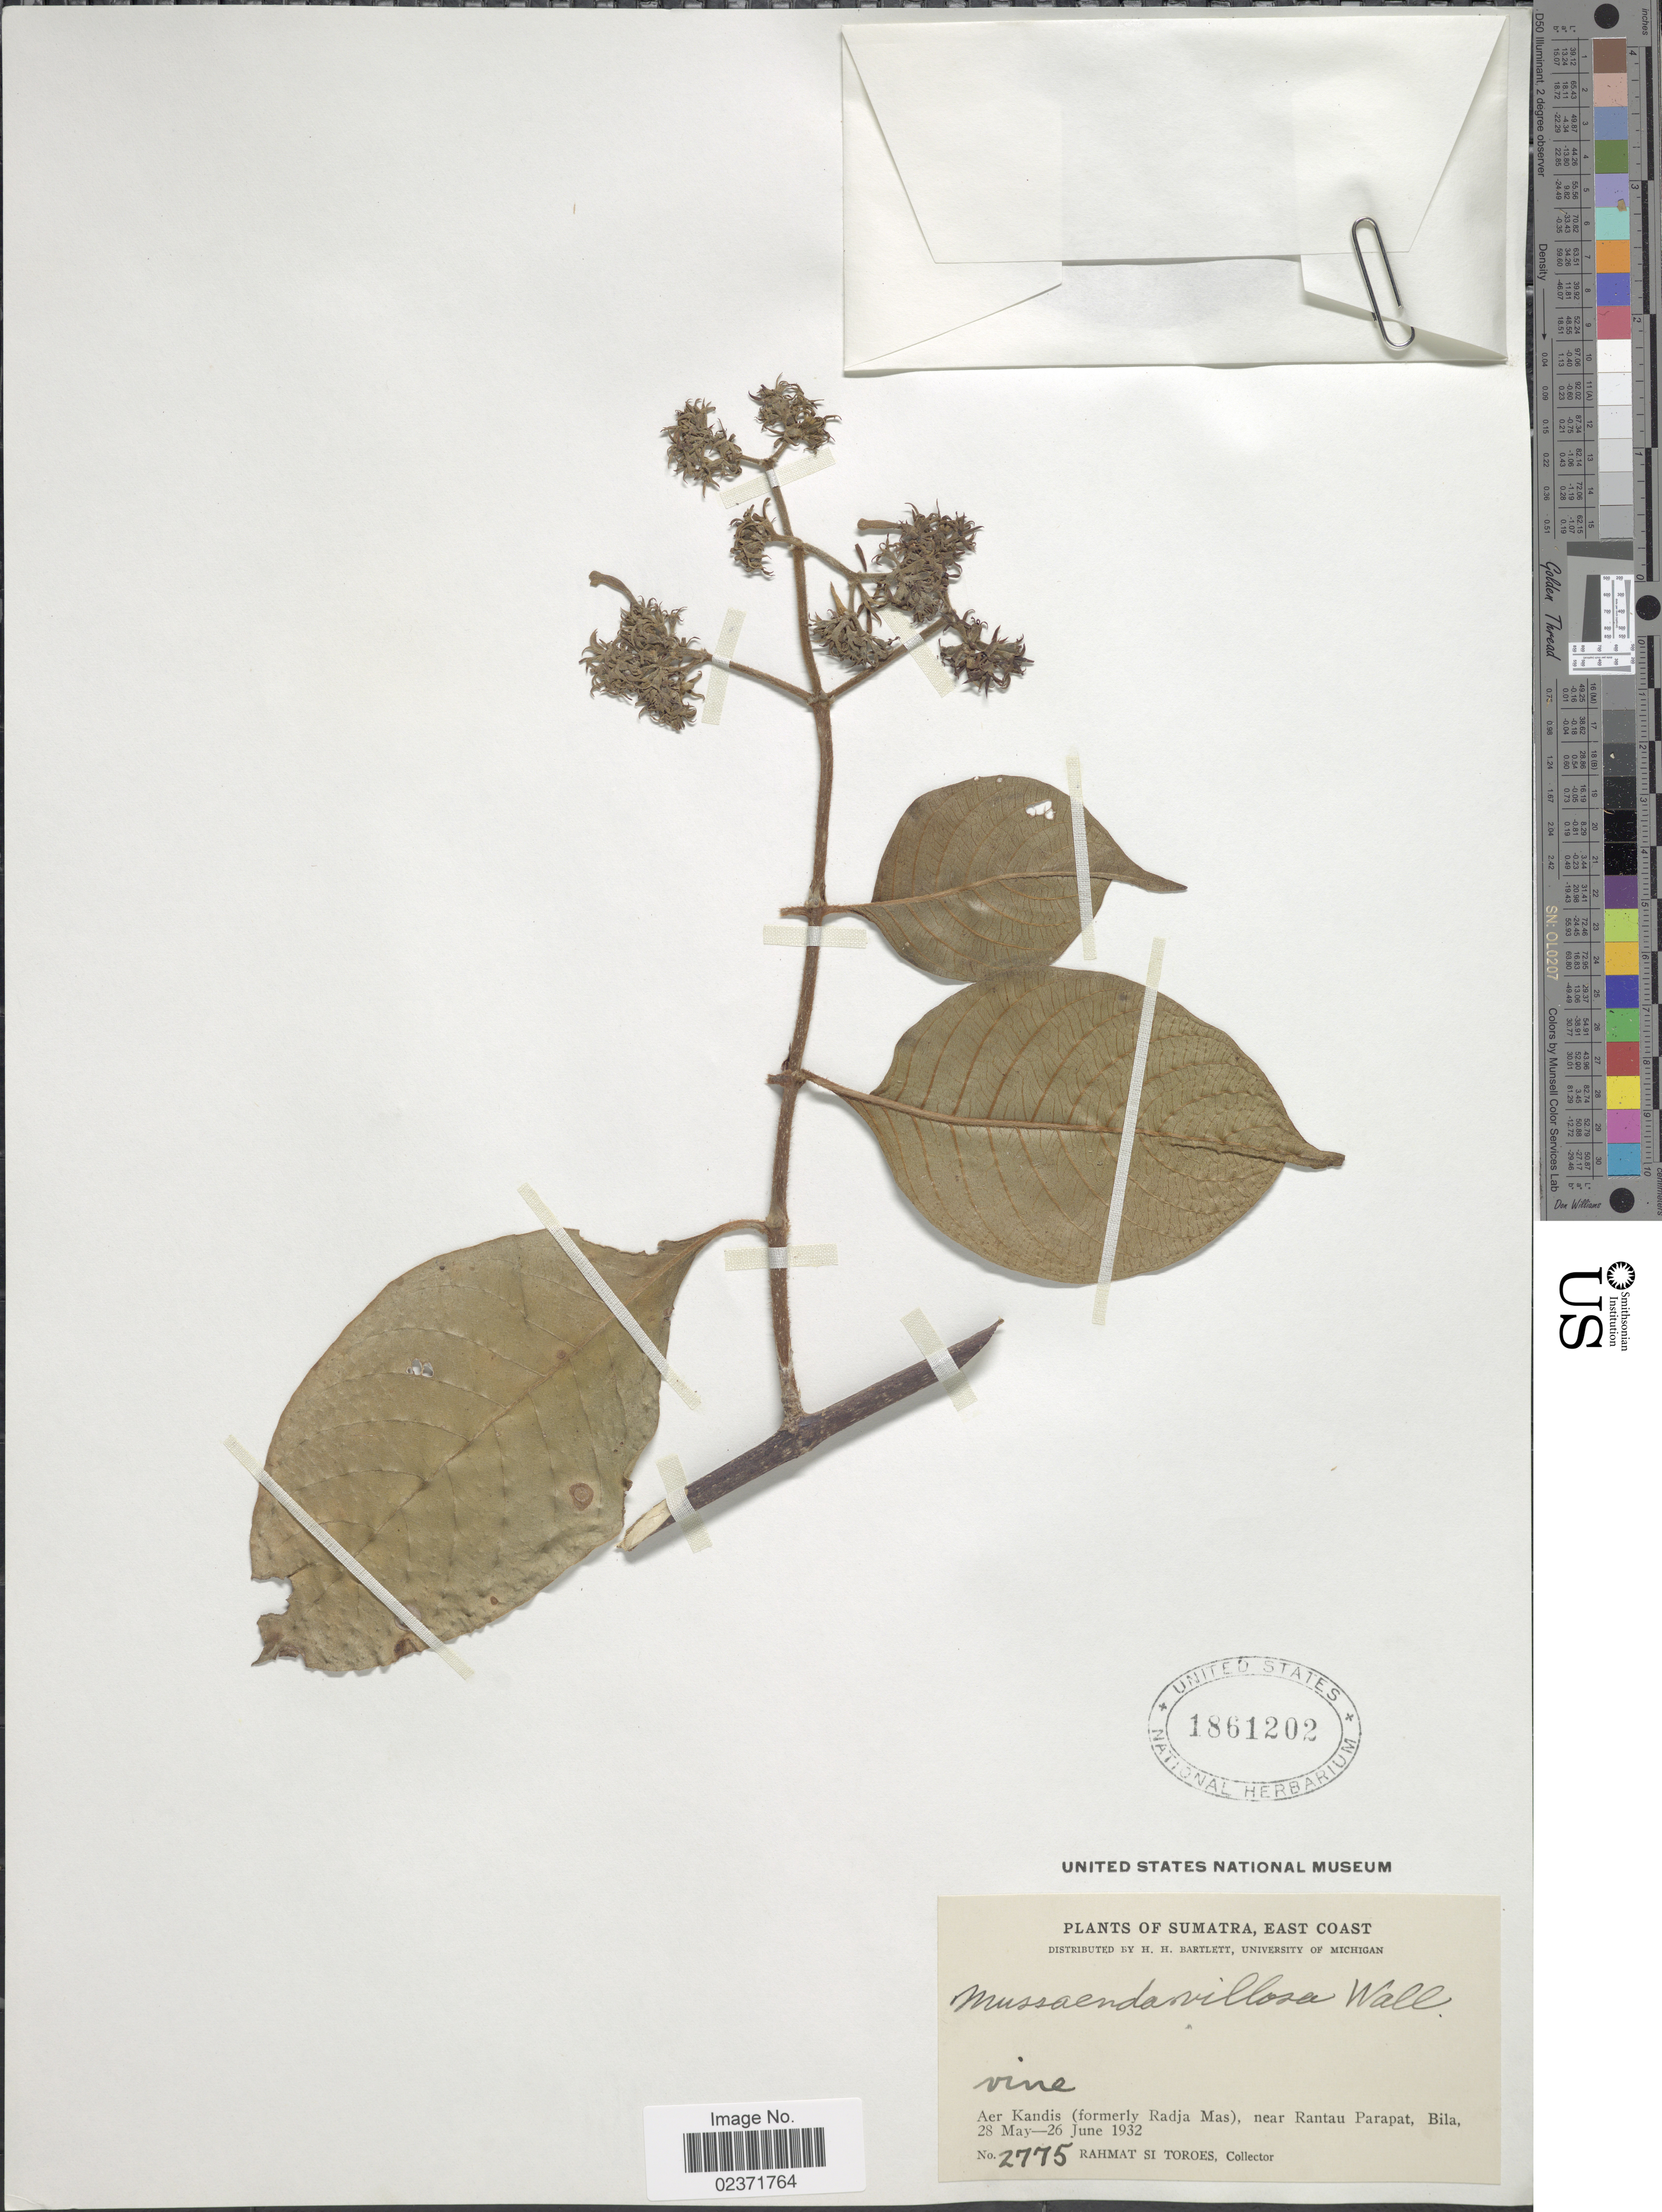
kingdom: Plantae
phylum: Tracheophyta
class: Magnoliopsida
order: Gentianales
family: Rubiaceae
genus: Mussaenda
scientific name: Mussaenda villosa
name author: Wall. ex G. Don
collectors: Rahmat Si Boeea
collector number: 2775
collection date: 1932-05-28/1932-06-26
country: Indonesia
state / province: Sumatra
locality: East Coast, Aer Kandis (formerly Radja Mas), near Rantau Parapat, Bila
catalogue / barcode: US 1861202